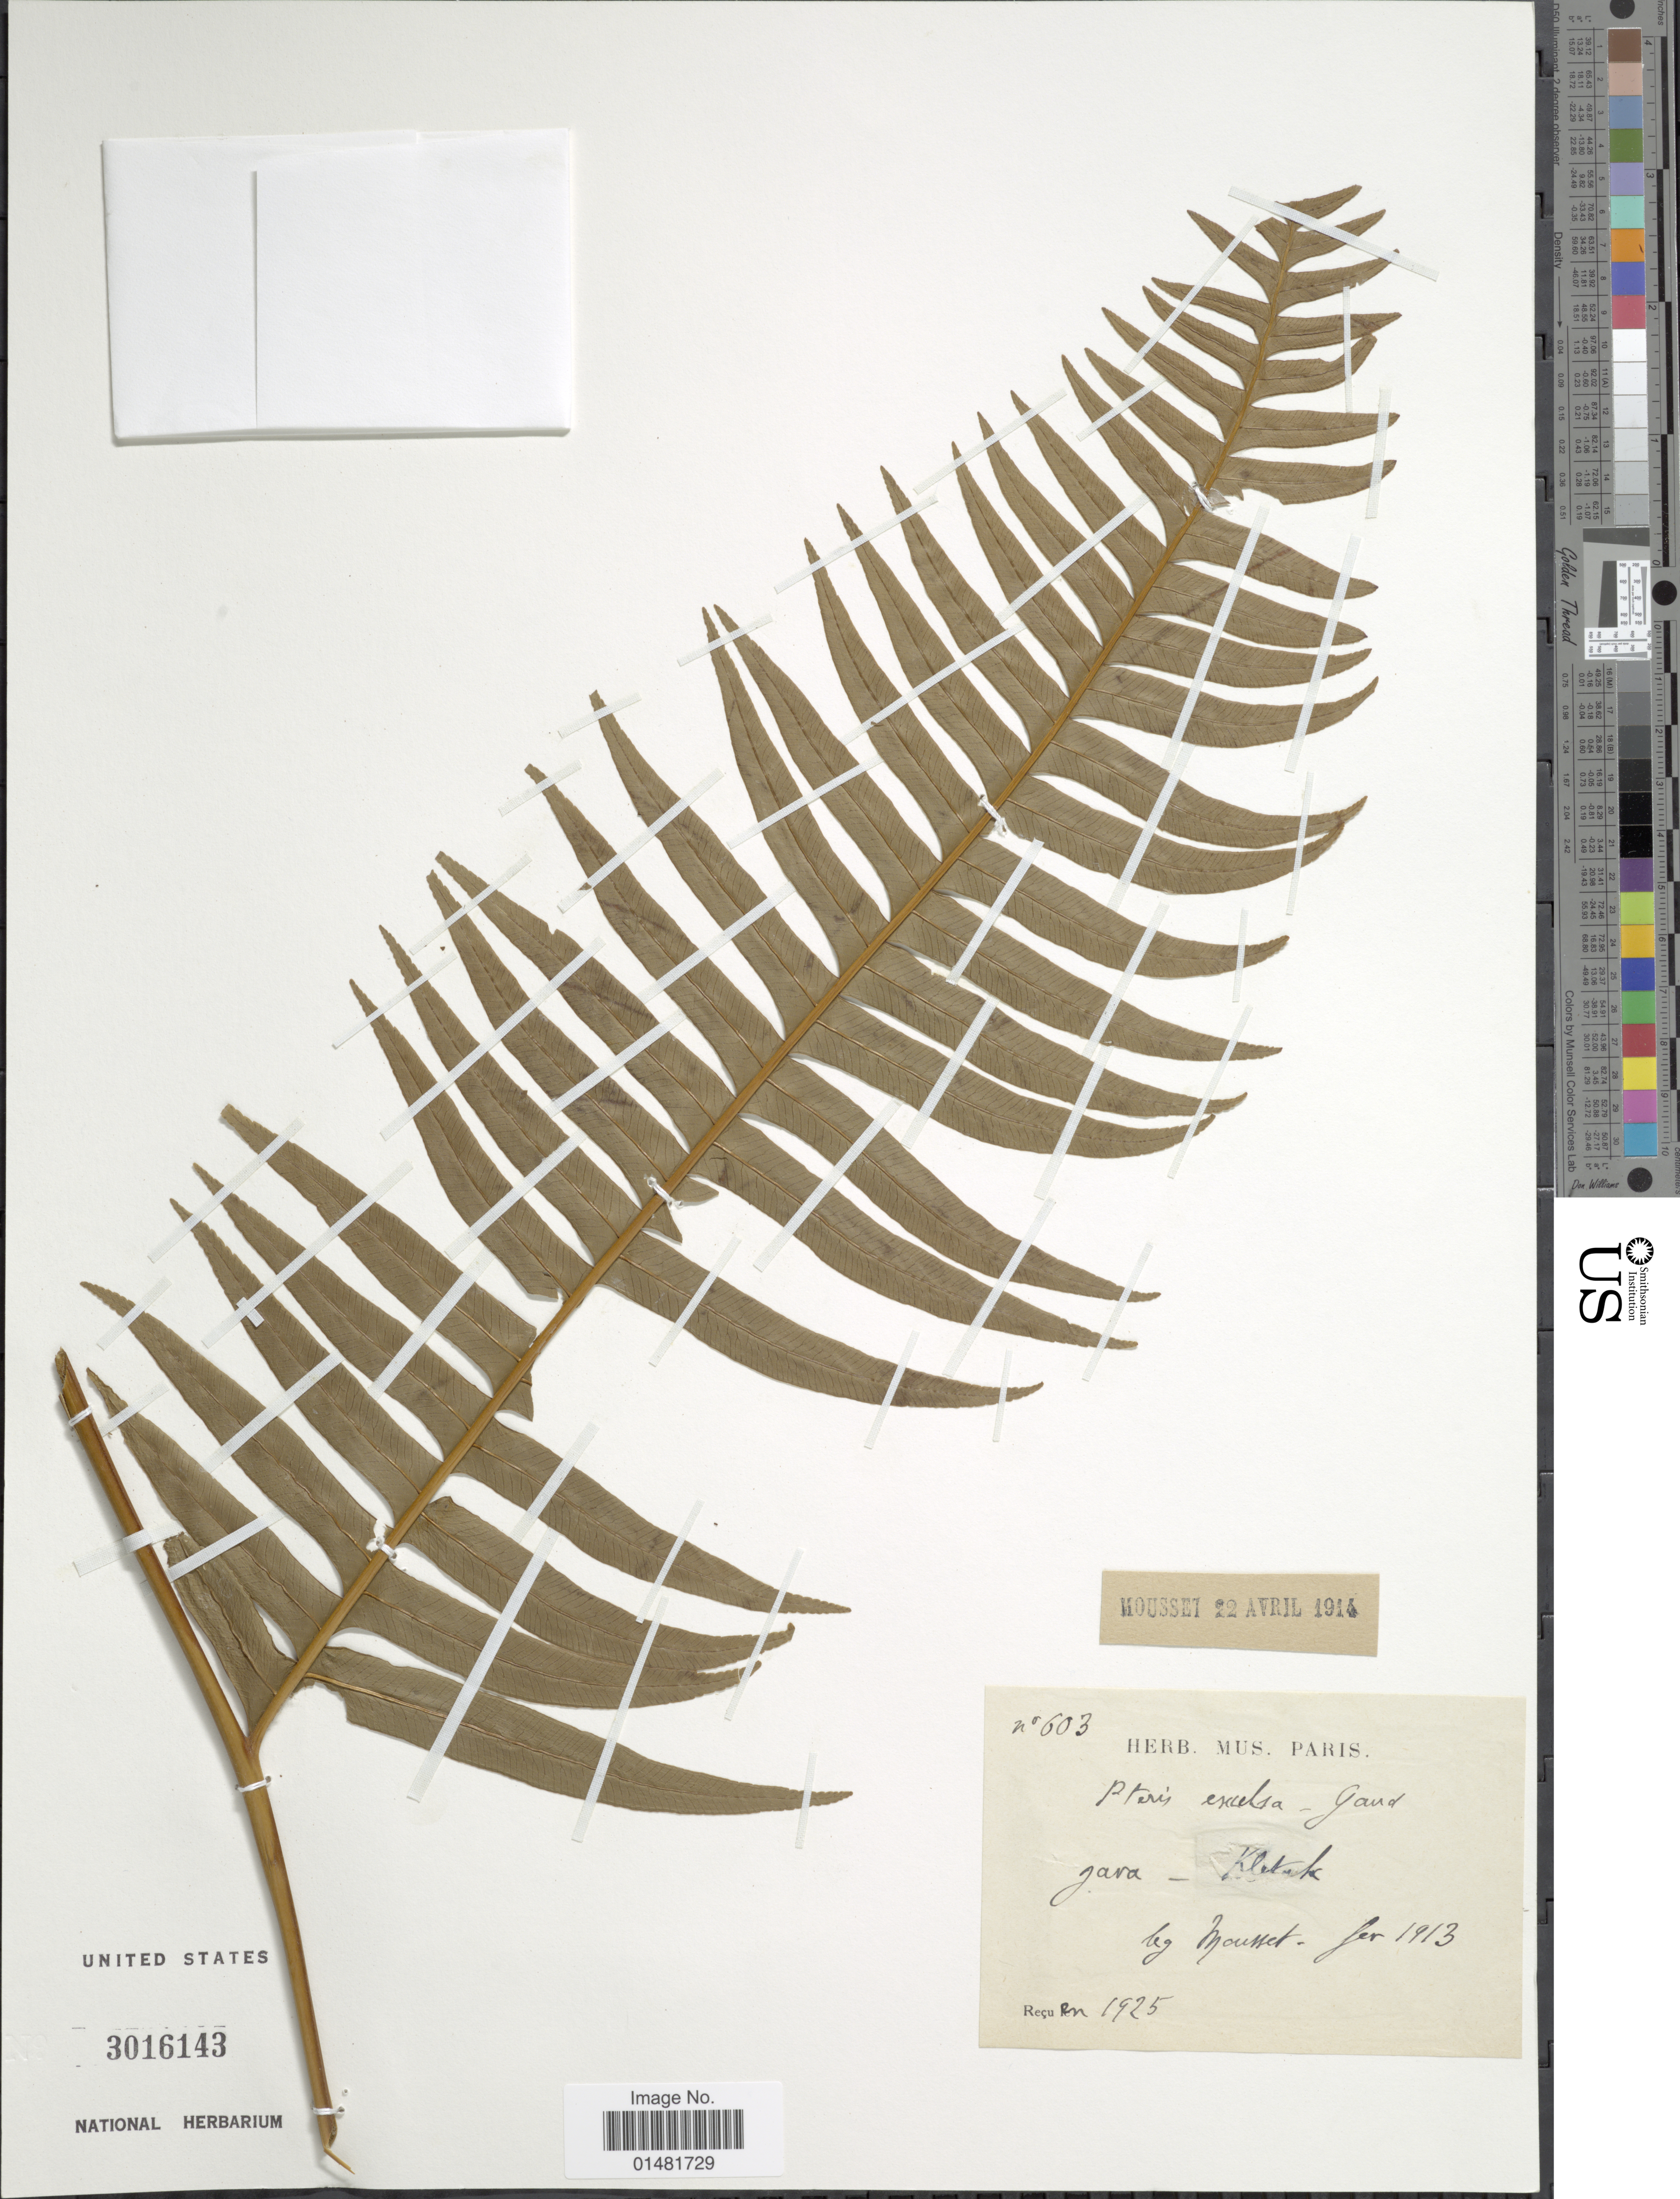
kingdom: Plantae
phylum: Tracheophyta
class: Polypodiopsida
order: Polypodiales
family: Pteridaceae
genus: Pteris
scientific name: Pteris excelsa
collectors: Mousset, --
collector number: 603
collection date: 1913-02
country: Indonesia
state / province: Java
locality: Kletak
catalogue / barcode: US 3016143